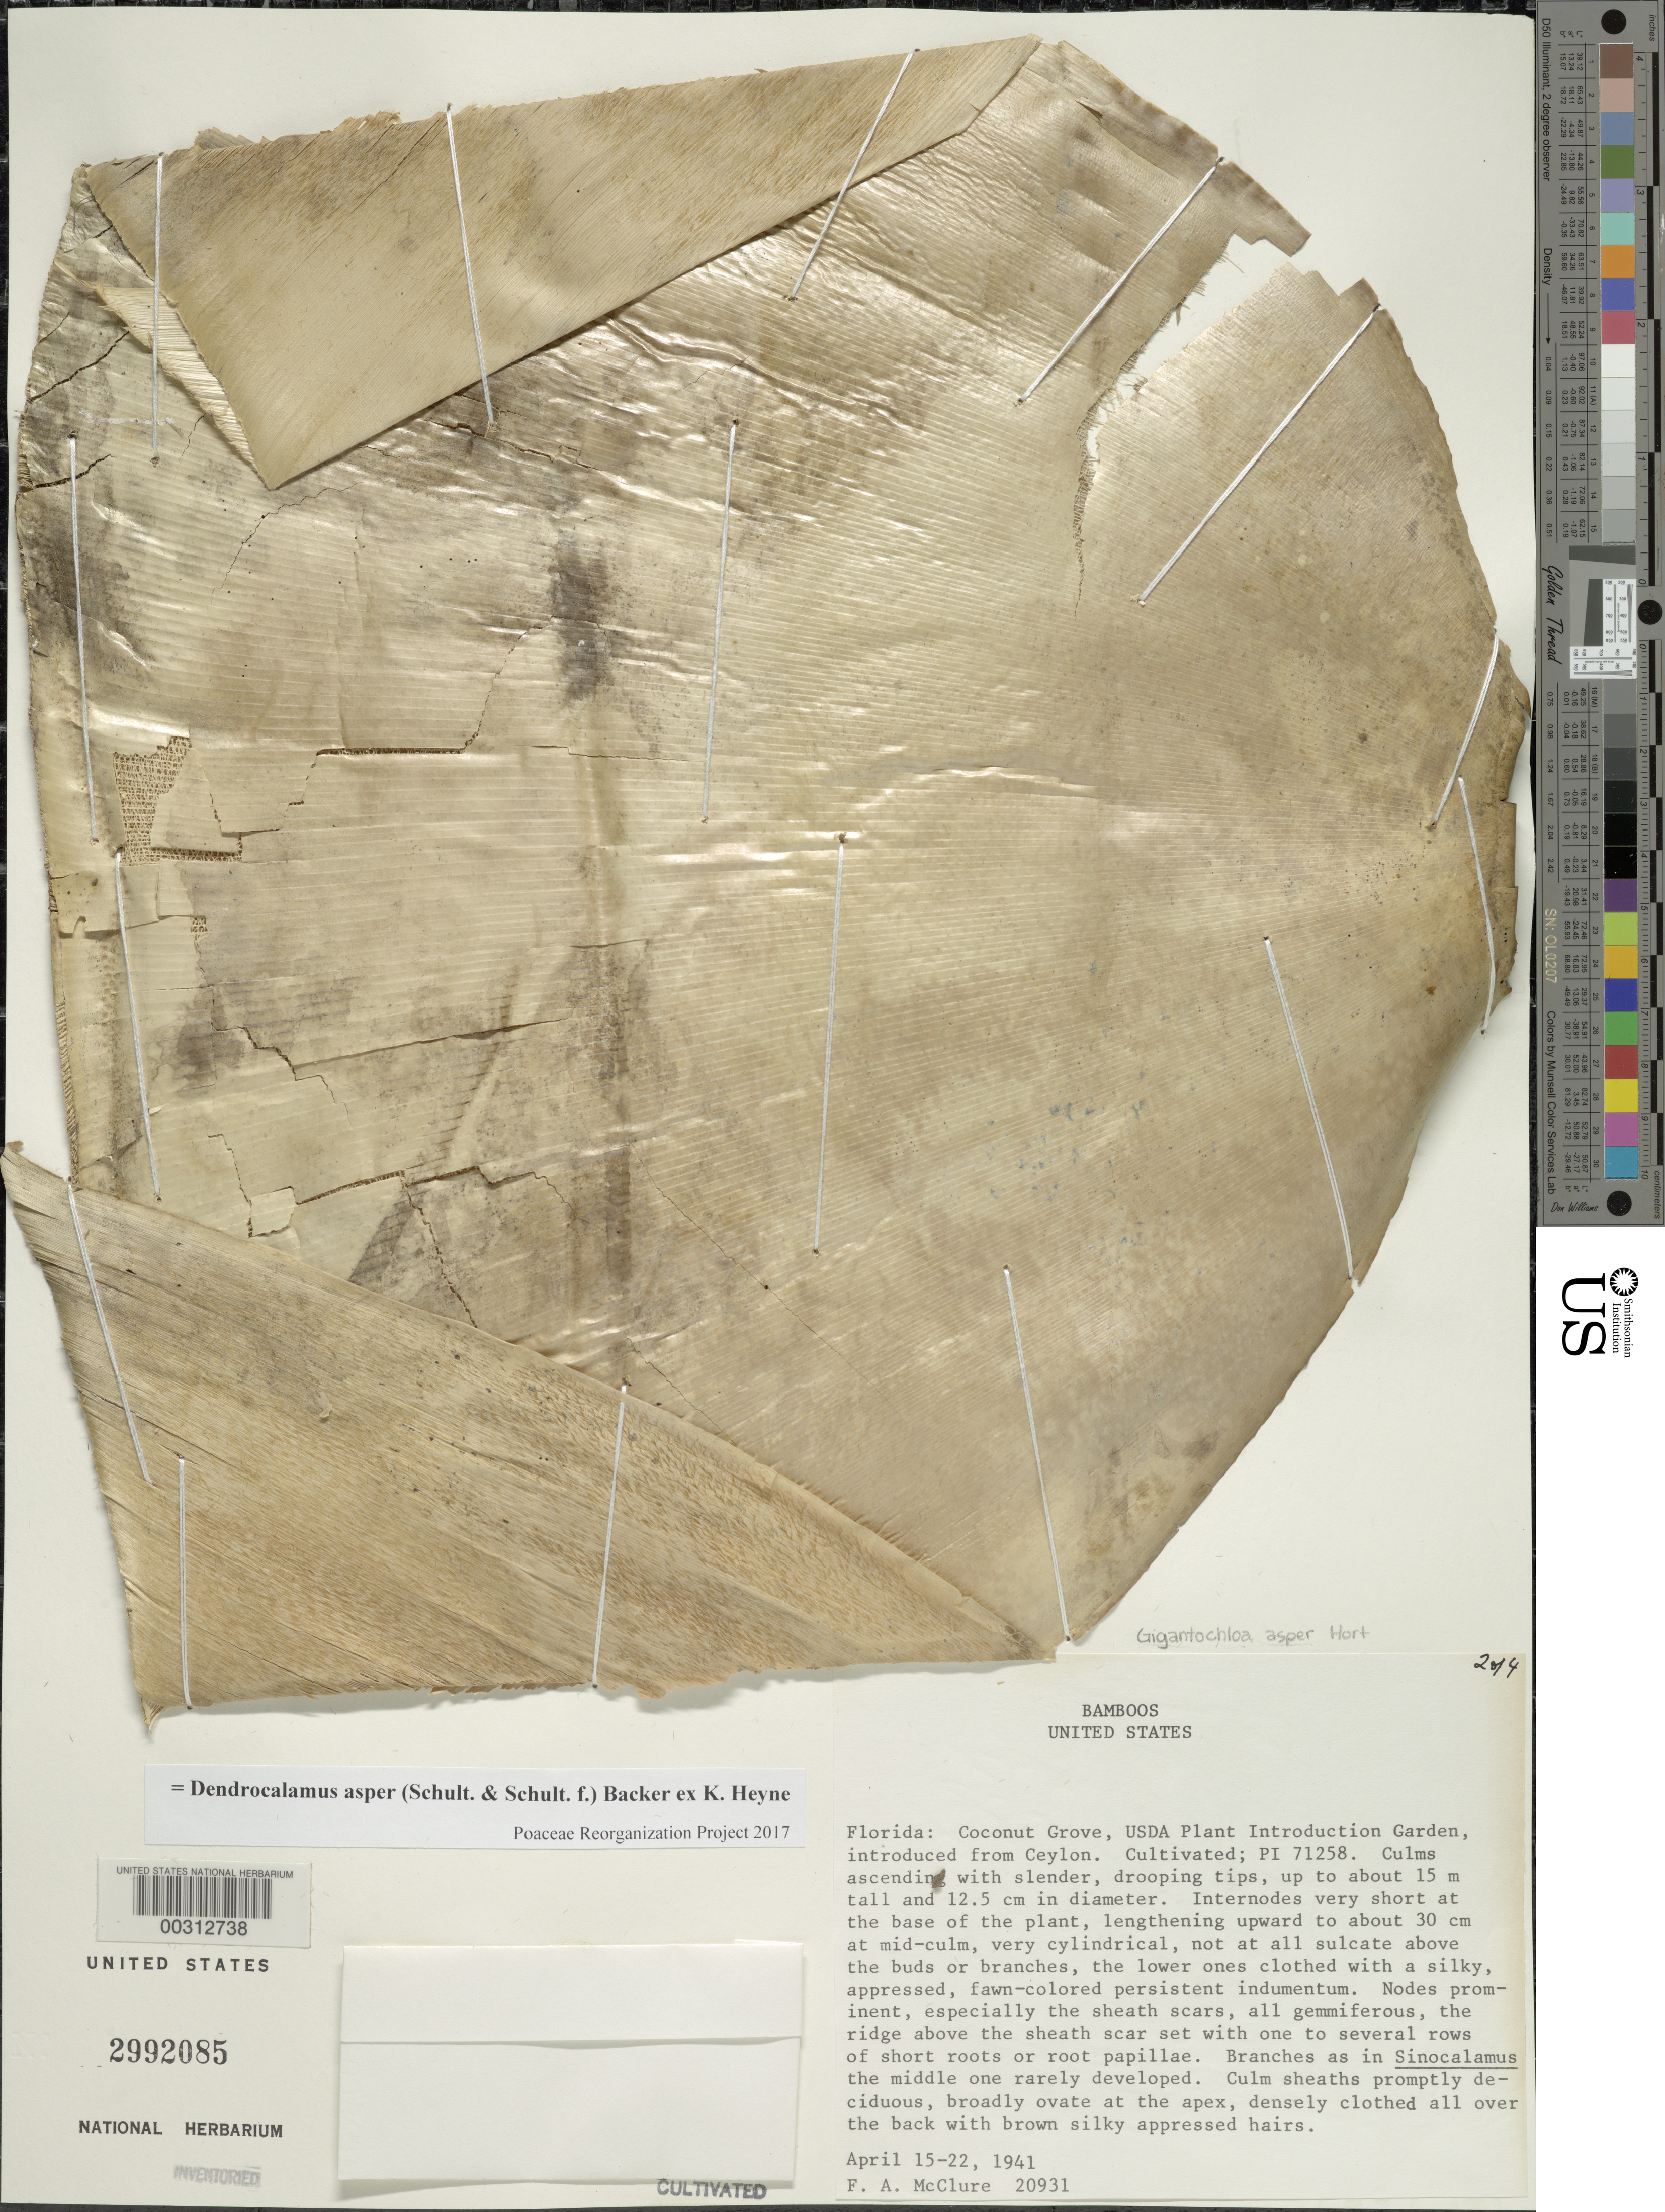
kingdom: Plantae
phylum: Tracheophyta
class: Liliopsida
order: Poales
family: Poaceae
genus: Dendrocalamus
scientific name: Dendrocalamus asper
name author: (Schult. & Schult. f.) Backer ex K. Heyne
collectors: F. A. McClure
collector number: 20931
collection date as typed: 15 Apr 1941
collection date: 1941-04-15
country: United States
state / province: Florida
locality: Coconut Grove, USDA, Plant Introduction Garden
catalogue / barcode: US 2992085